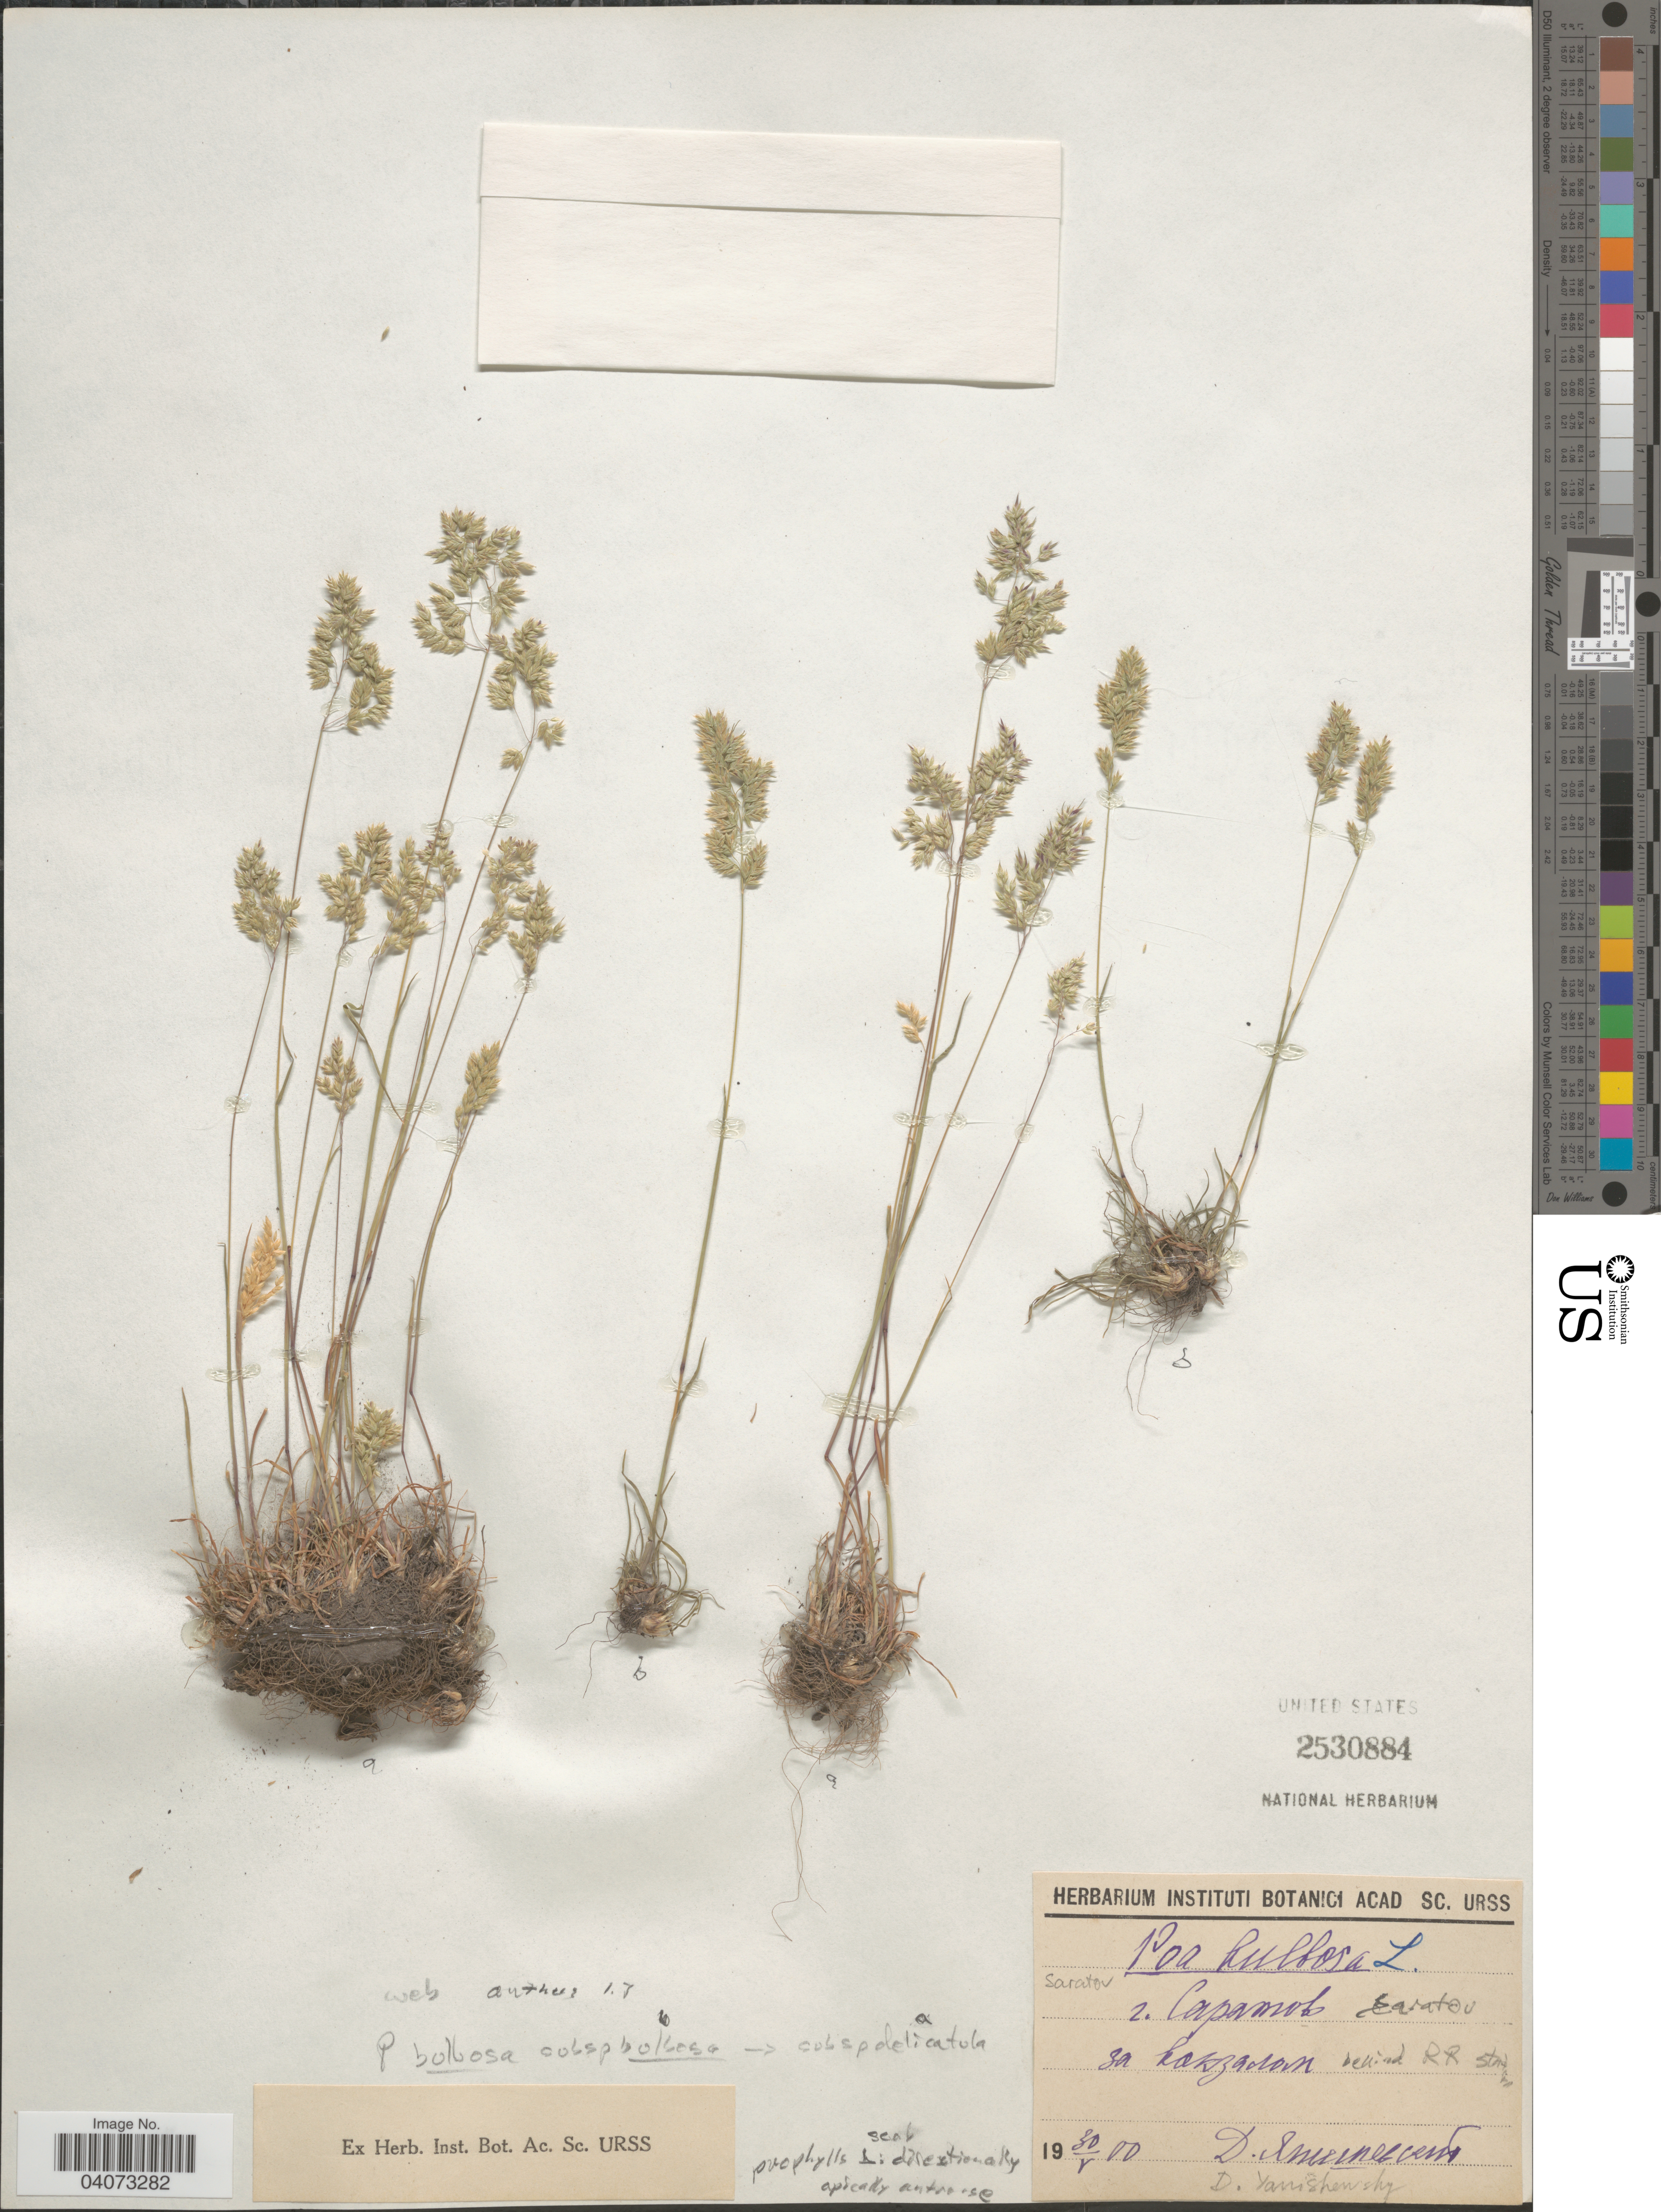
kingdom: Plantae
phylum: Tracheophyta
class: Liliopsida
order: Poales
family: Poaceae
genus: Poa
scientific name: Poa bulbosa subsp. bulbosa var. vivipara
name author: Koeler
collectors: D. Yanishensky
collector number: s.n. [rjs pp a]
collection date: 1900-05-30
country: Russian Federation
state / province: Saratov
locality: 2 Saratov; 3a Behind RailRoad Station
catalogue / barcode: US 2530884